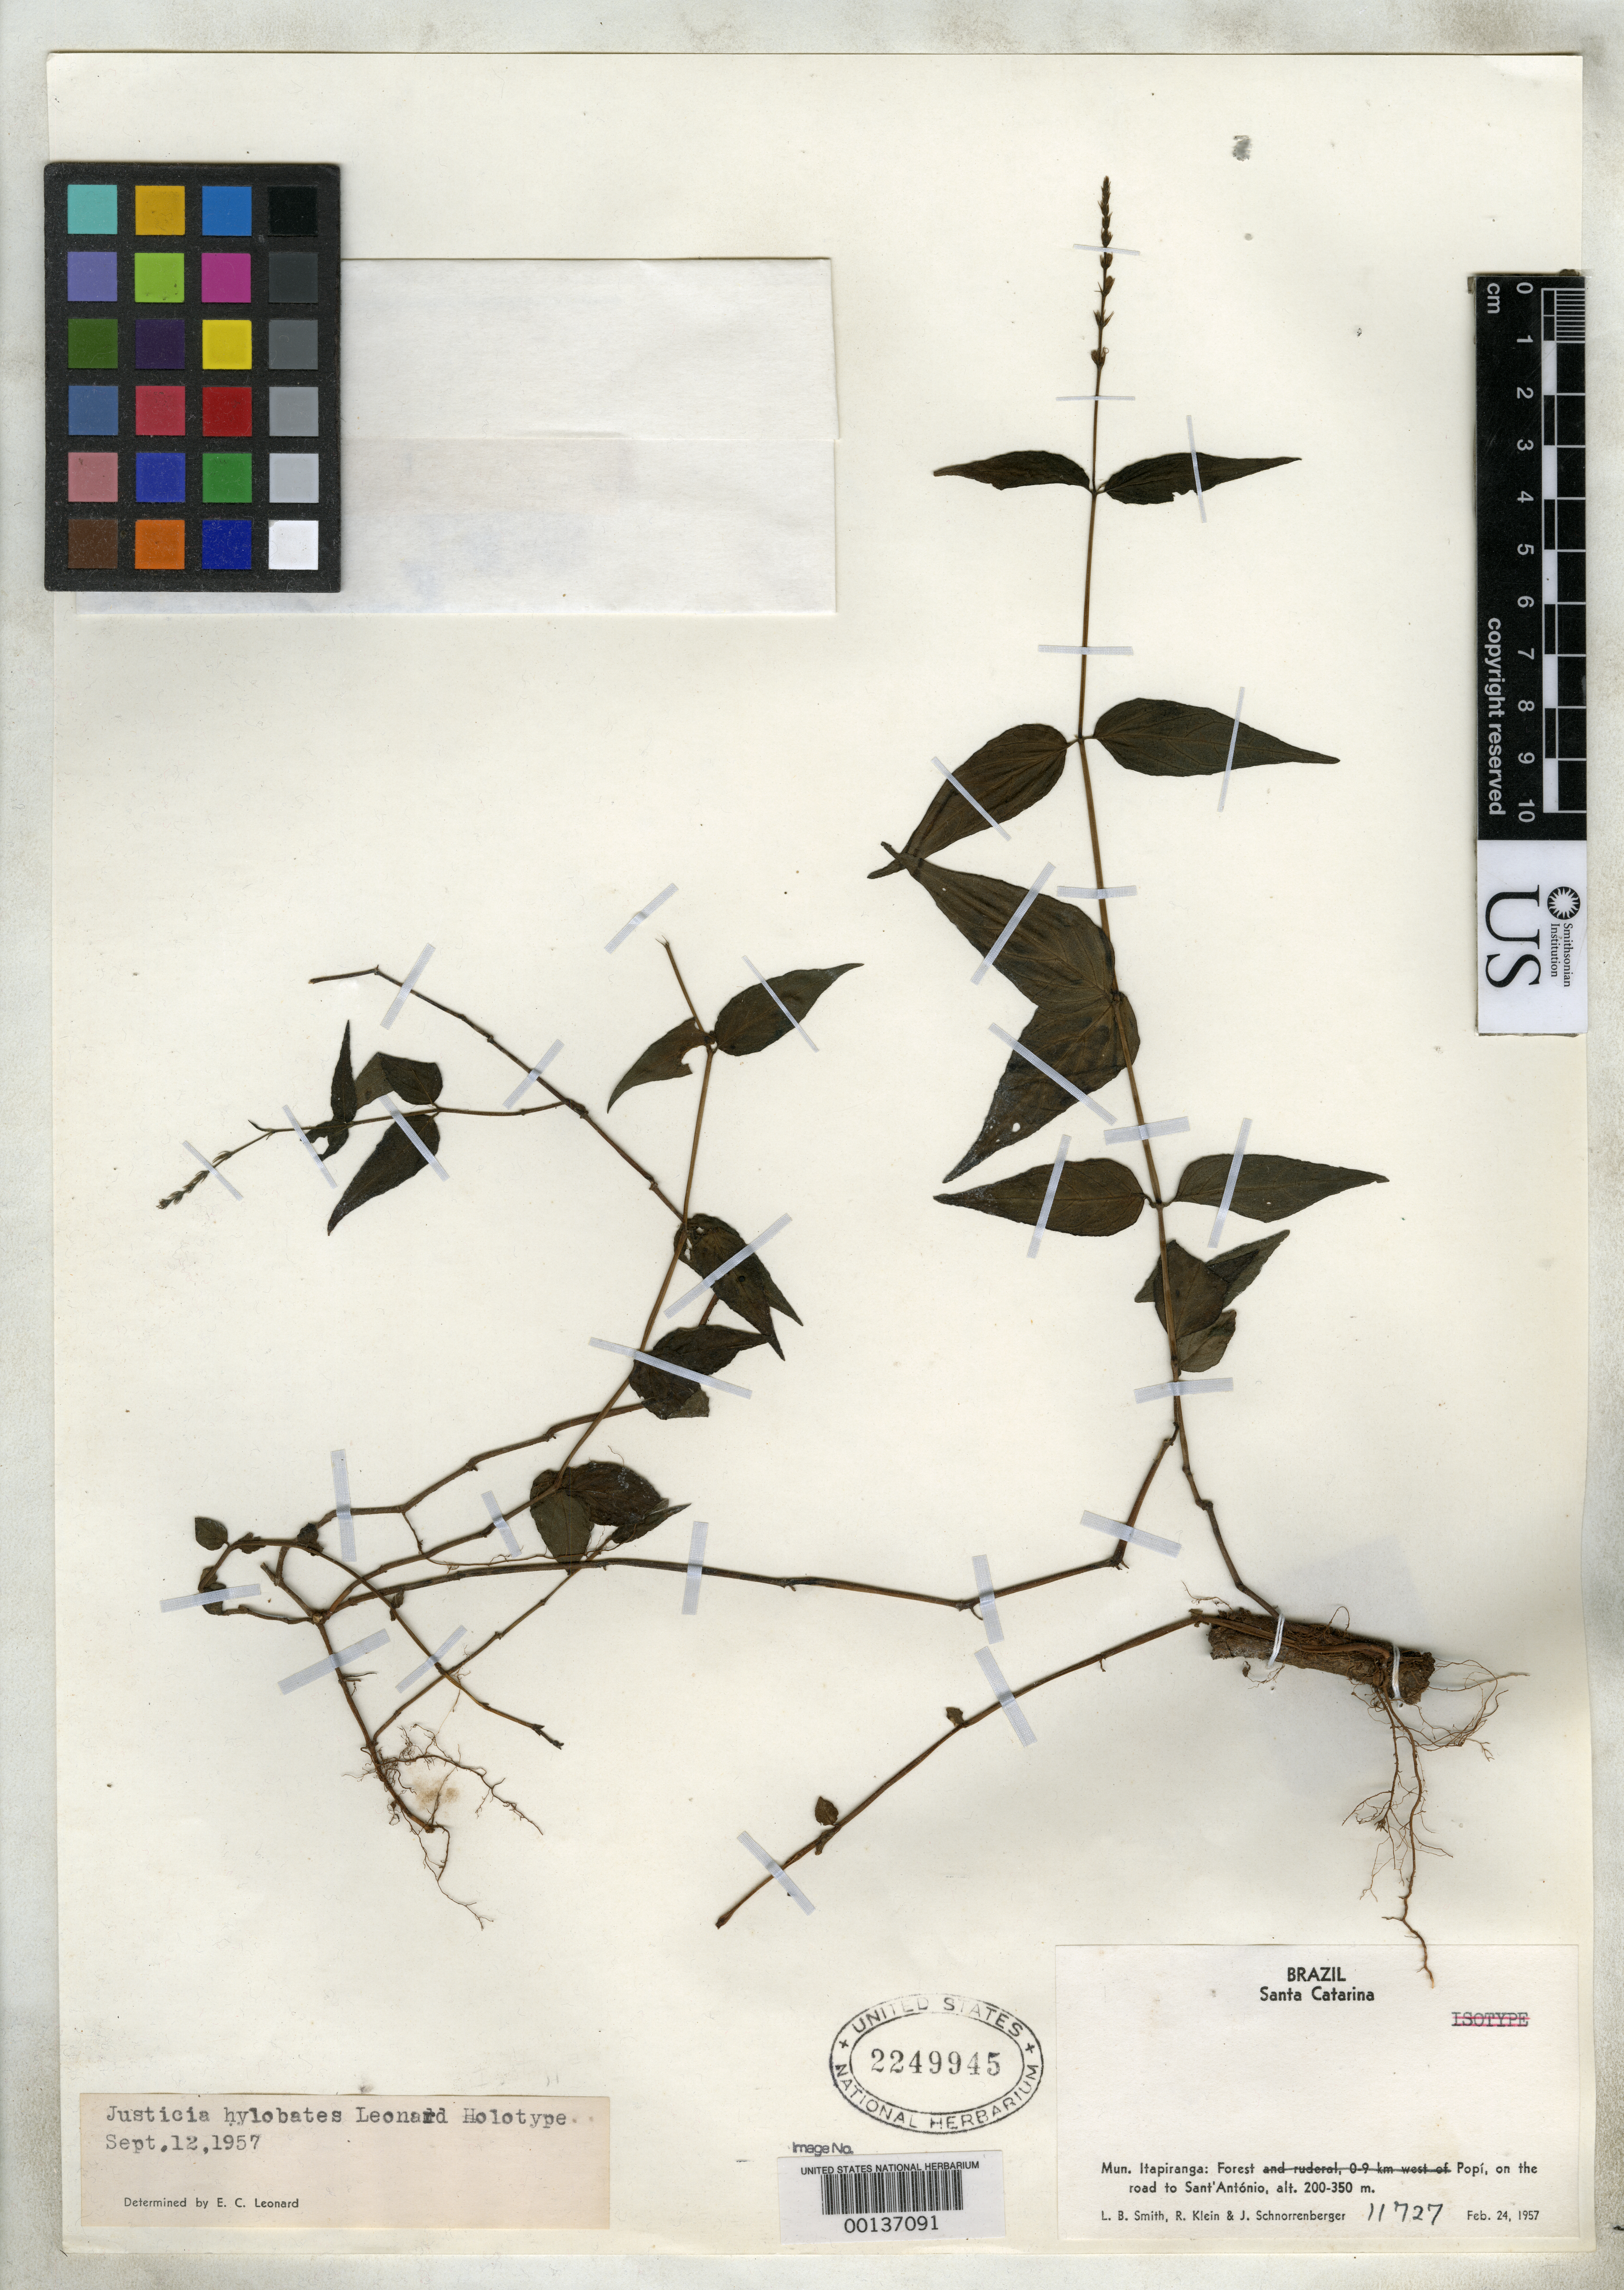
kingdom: Plantae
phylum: Tracheophyta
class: Magnoliopsida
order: Lamiales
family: Acanthaceae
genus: Justicia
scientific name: Justicia hylobates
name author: Leonard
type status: Holotype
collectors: L. Smith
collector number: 11727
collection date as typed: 24 Feb 1957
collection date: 1957-02-24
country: Brazil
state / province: Amazonas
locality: Pupi, Itapiranga.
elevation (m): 200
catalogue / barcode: US 2249945